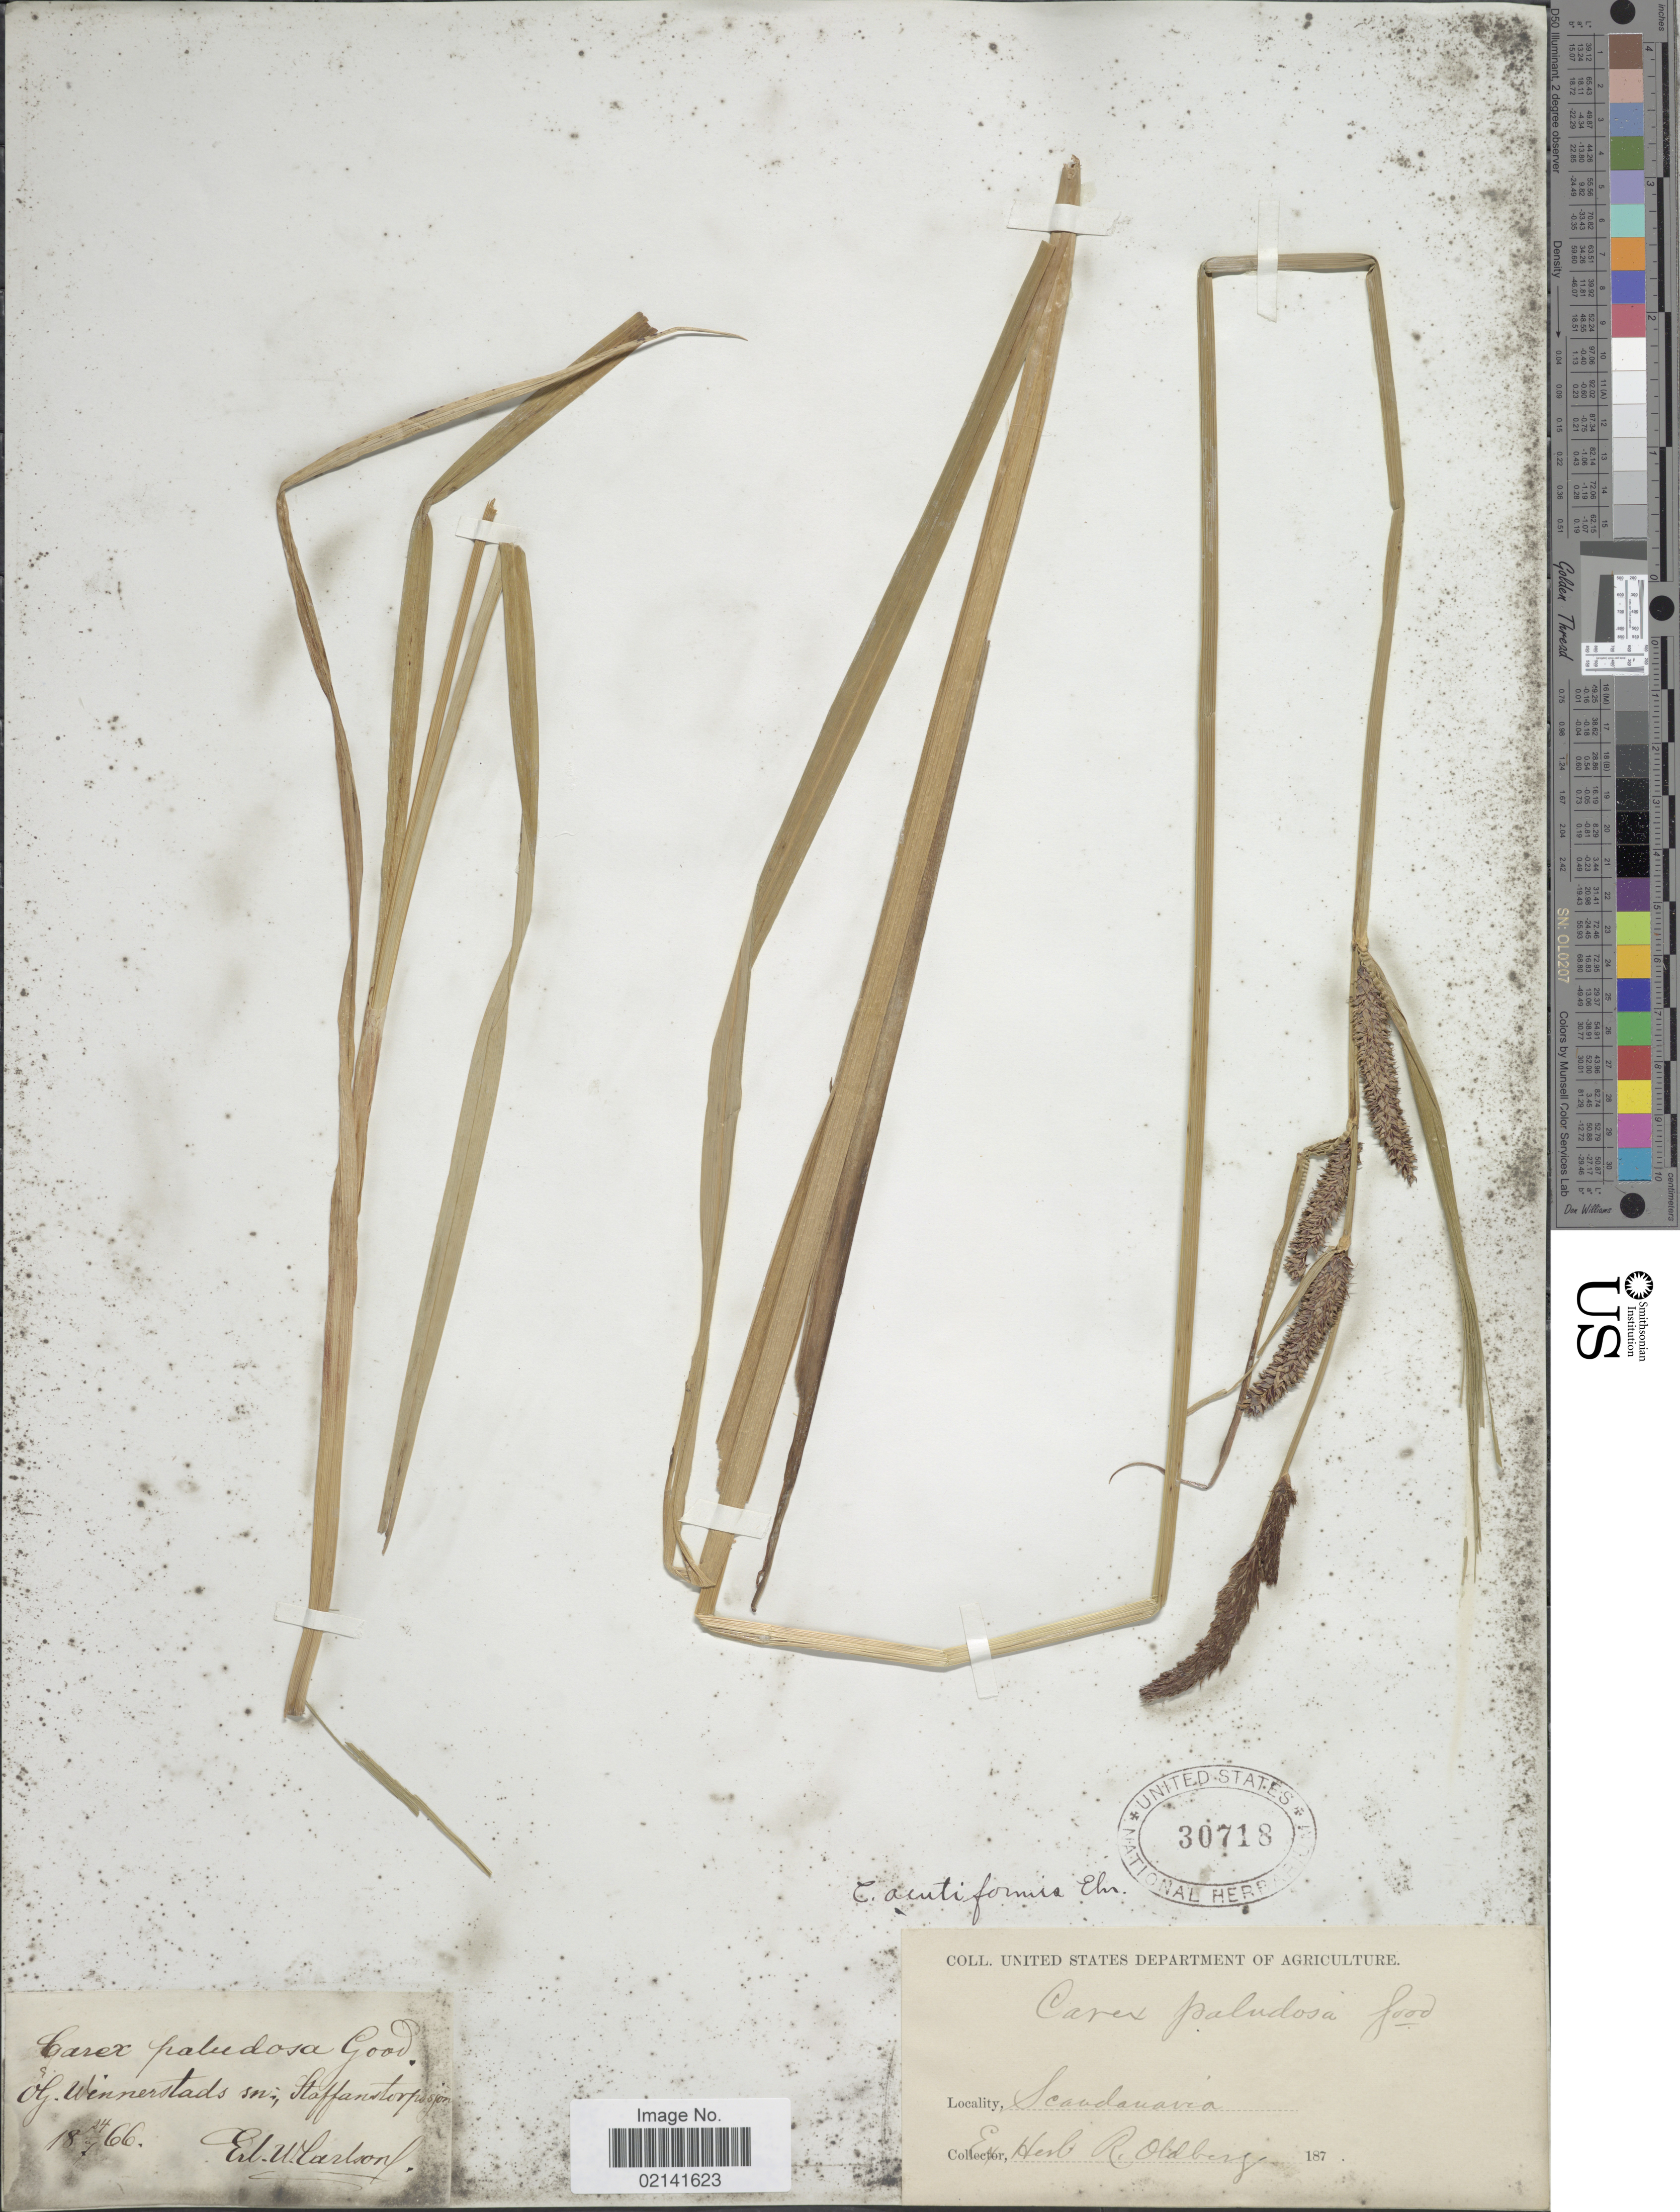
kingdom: Plantae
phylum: Tracheophyta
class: Liliopsida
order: Poales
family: Cyperaceae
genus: Carex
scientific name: Carex acutiformis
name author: Ehrh.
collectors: E. Carlson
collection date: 1866-07-24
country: Sweden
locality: Scandanavia, Og. Winnerstads [ = Vinnerstad] sn; Staffanstorps sjon.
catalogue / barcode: US 30718